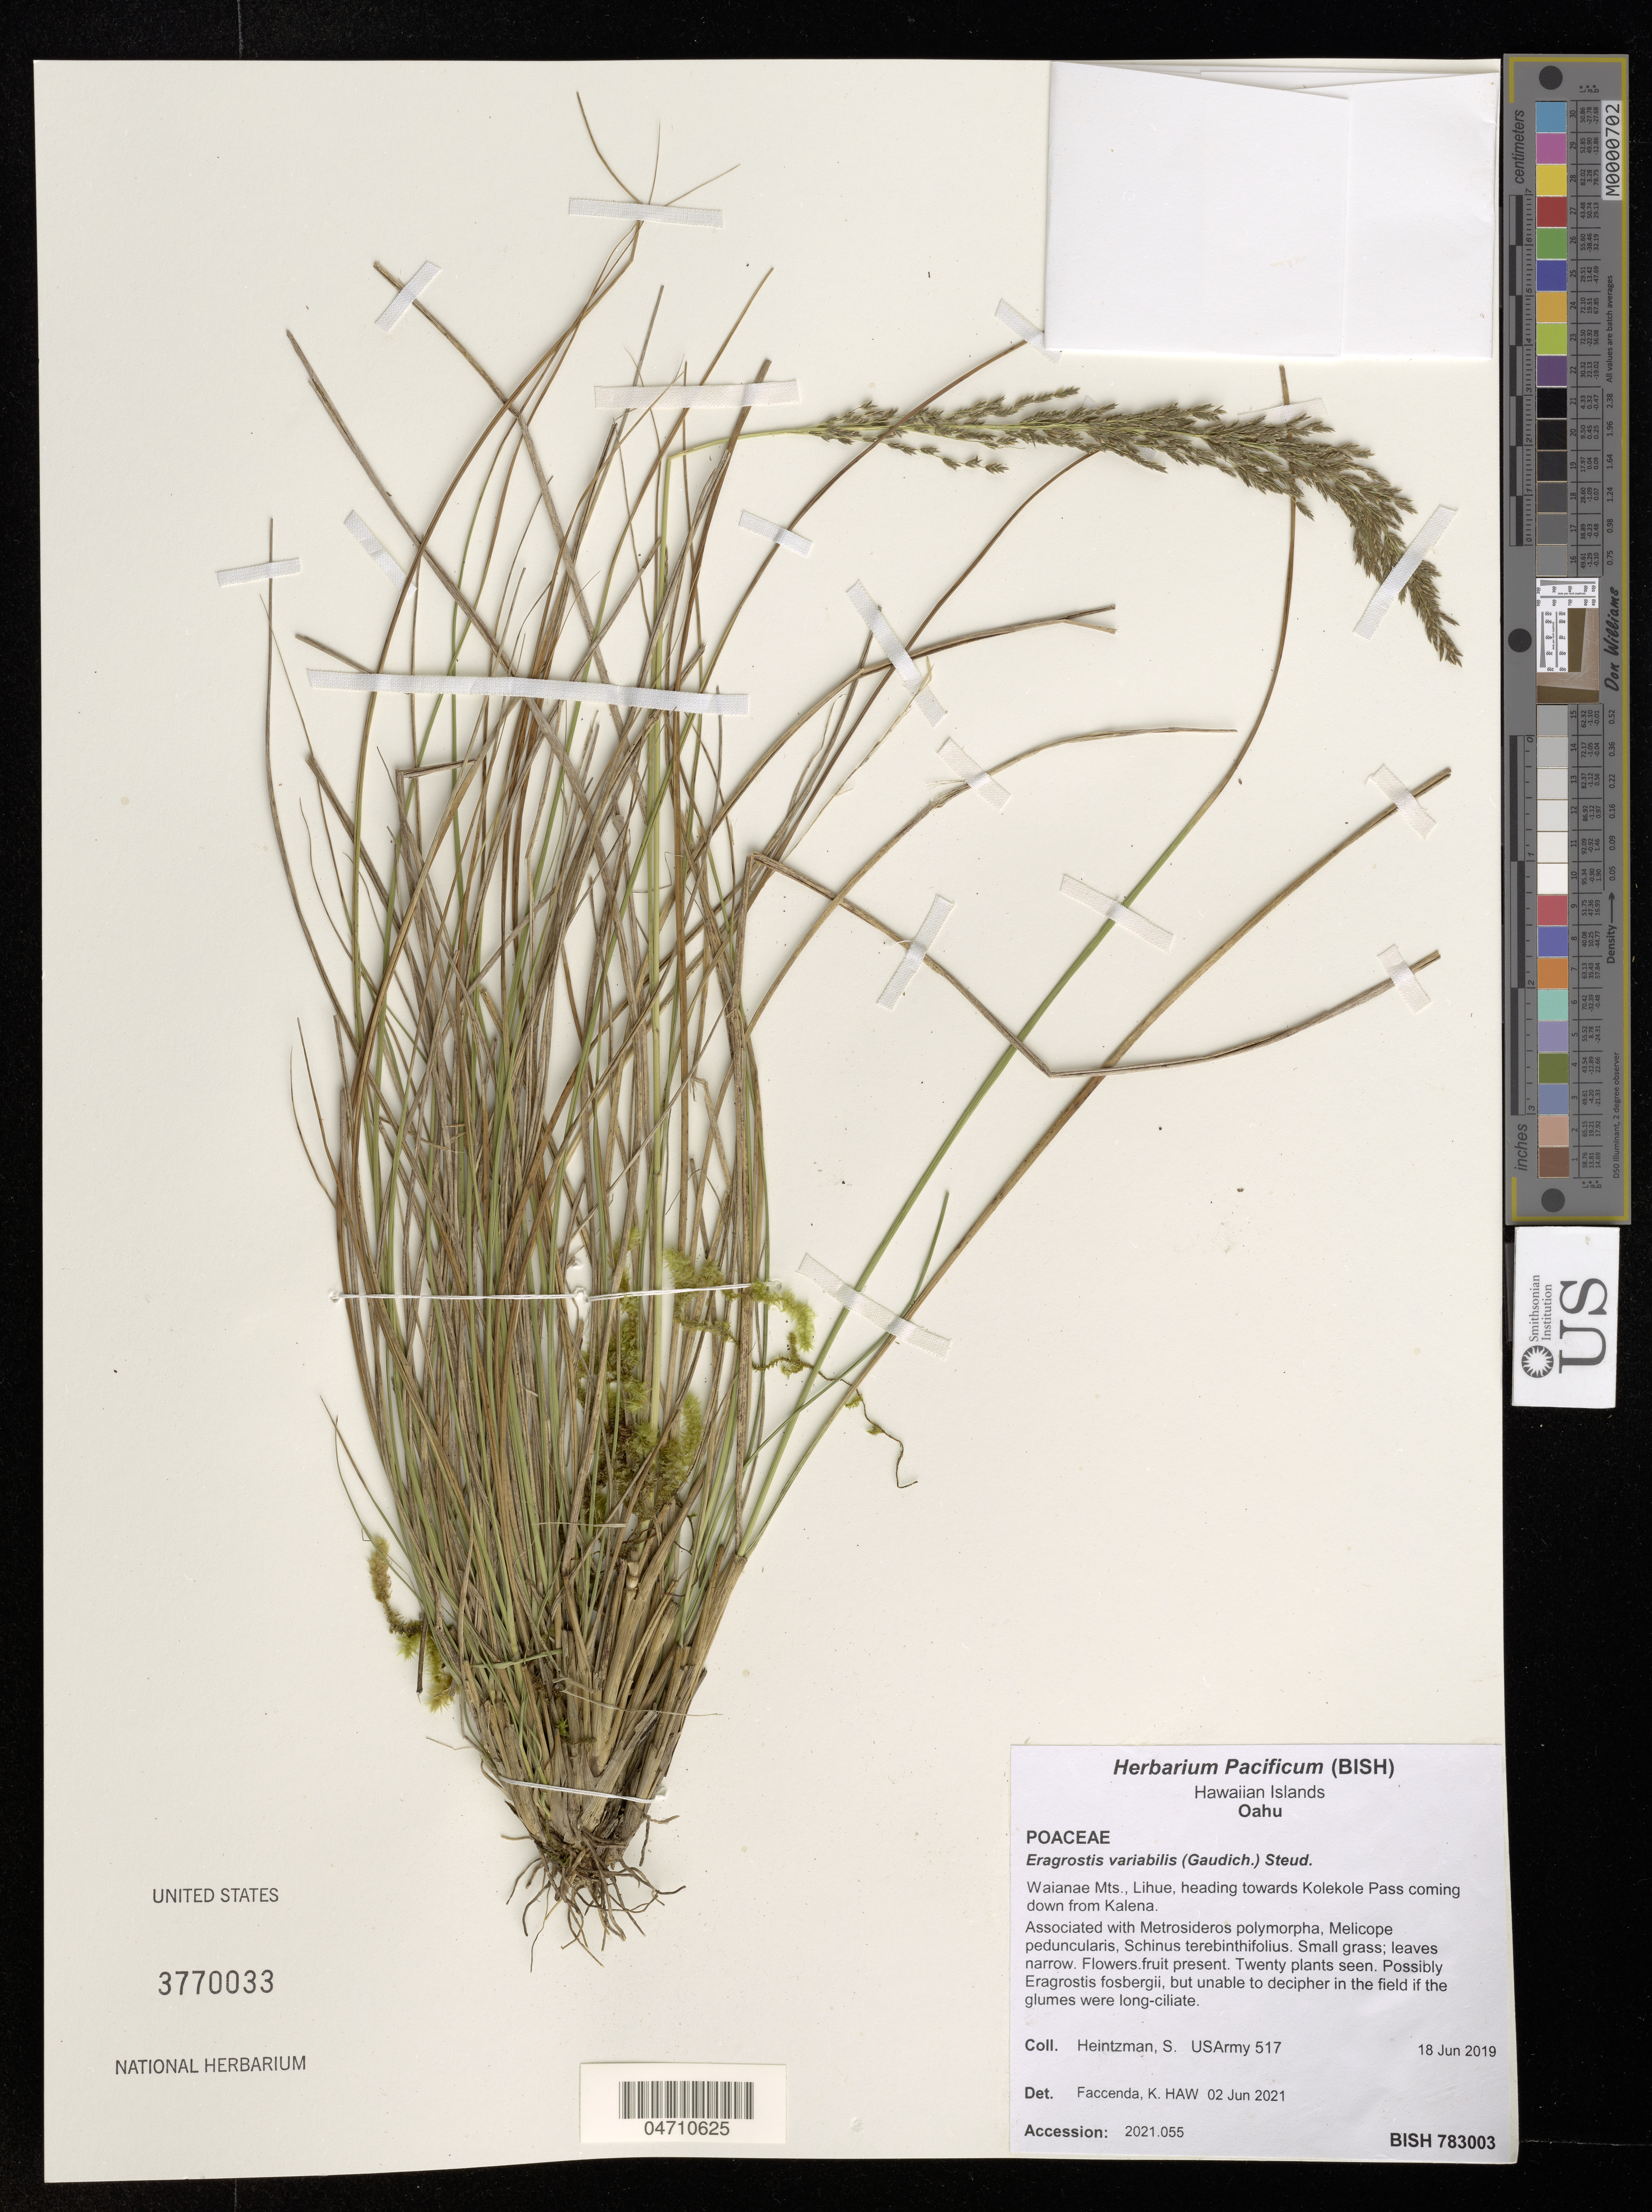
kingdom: Plantae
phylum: Tracheophyta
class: Liliopsida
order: Poales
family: Poaceae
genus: Eragrostis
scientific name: Eragrostis variabilis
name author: (Gaudich.) Steud.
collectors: S. Heintzman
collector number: USArmy 517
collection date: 2019-06-18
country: United States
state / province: Hawaii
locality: Hawaiian Islands. Oahu. Waianae Mts., Lihue, heading towards Kolekole Pass coming down from Kalena.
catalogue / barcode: US 3770033